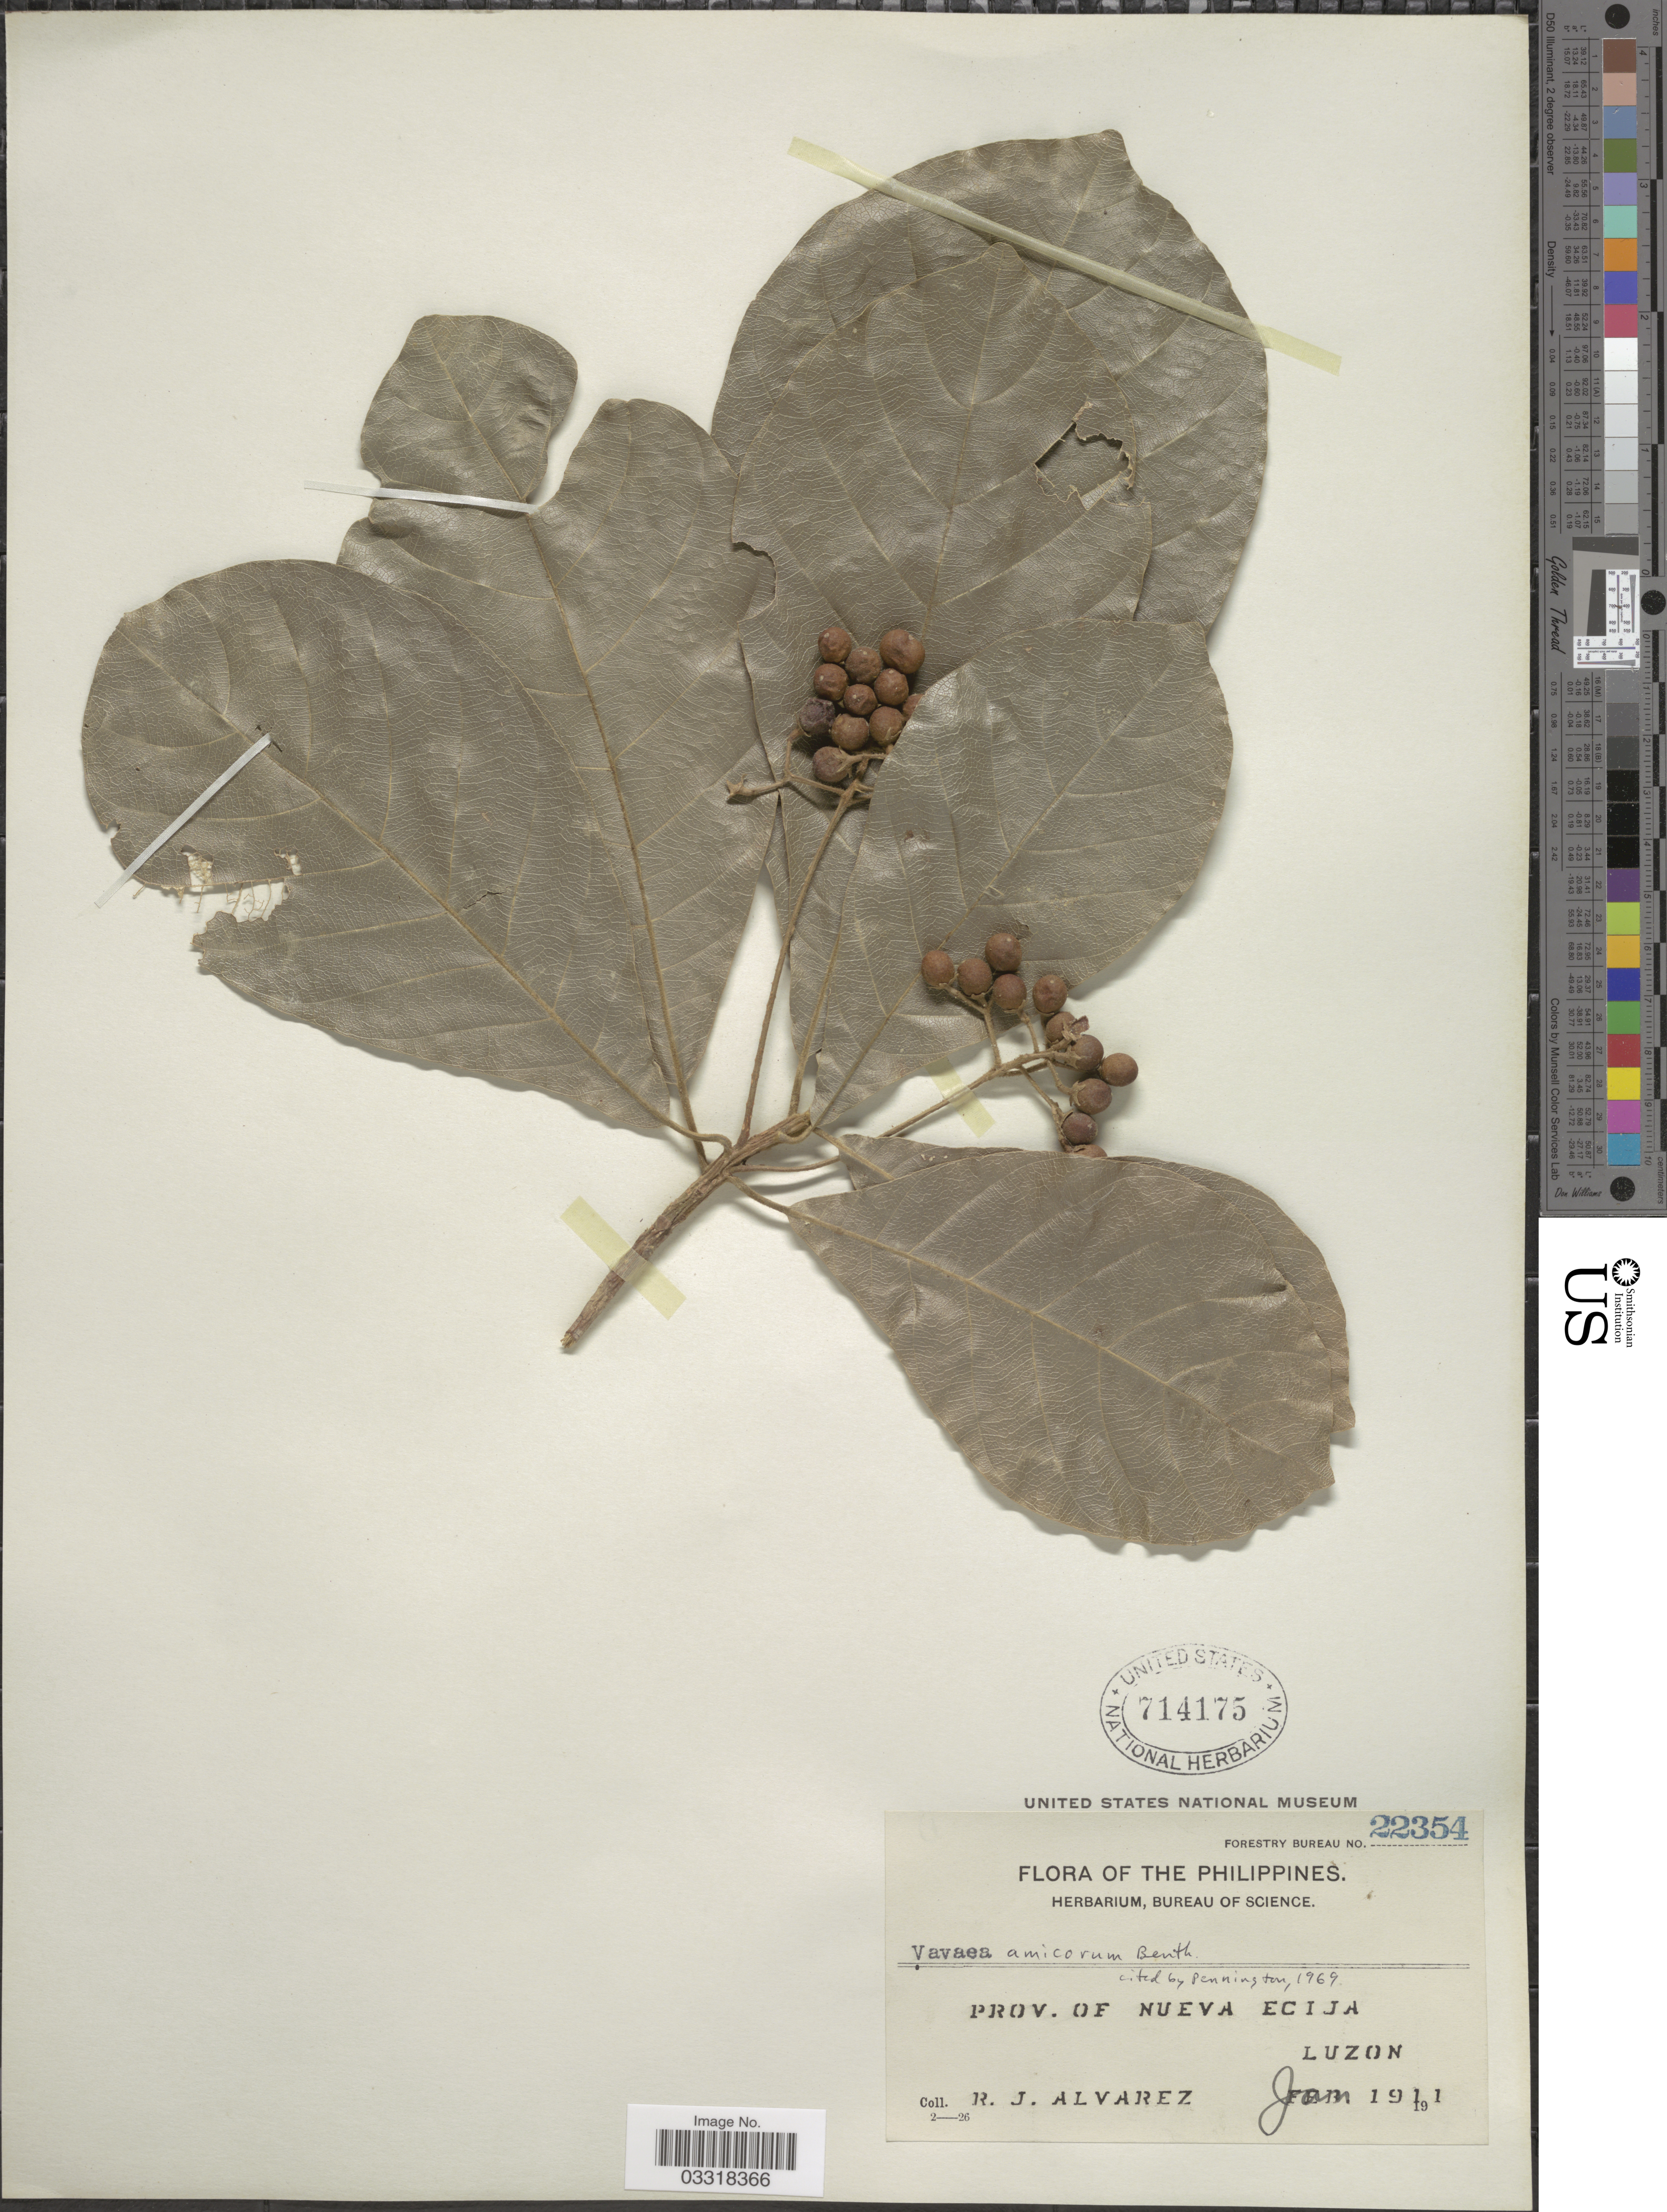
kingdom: Plantae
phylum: Tracheophyta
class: Magnoliopsida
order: Sapindales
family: Meliaceae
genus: Vavaea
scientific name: Vavaea amicorum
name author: Benth.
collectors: R. Alvarez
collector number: Forestry Bureau 22354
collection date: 1911-01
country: Philippines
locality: Prov. of Nueva Ecija. Luzon.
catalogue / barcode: US 714175